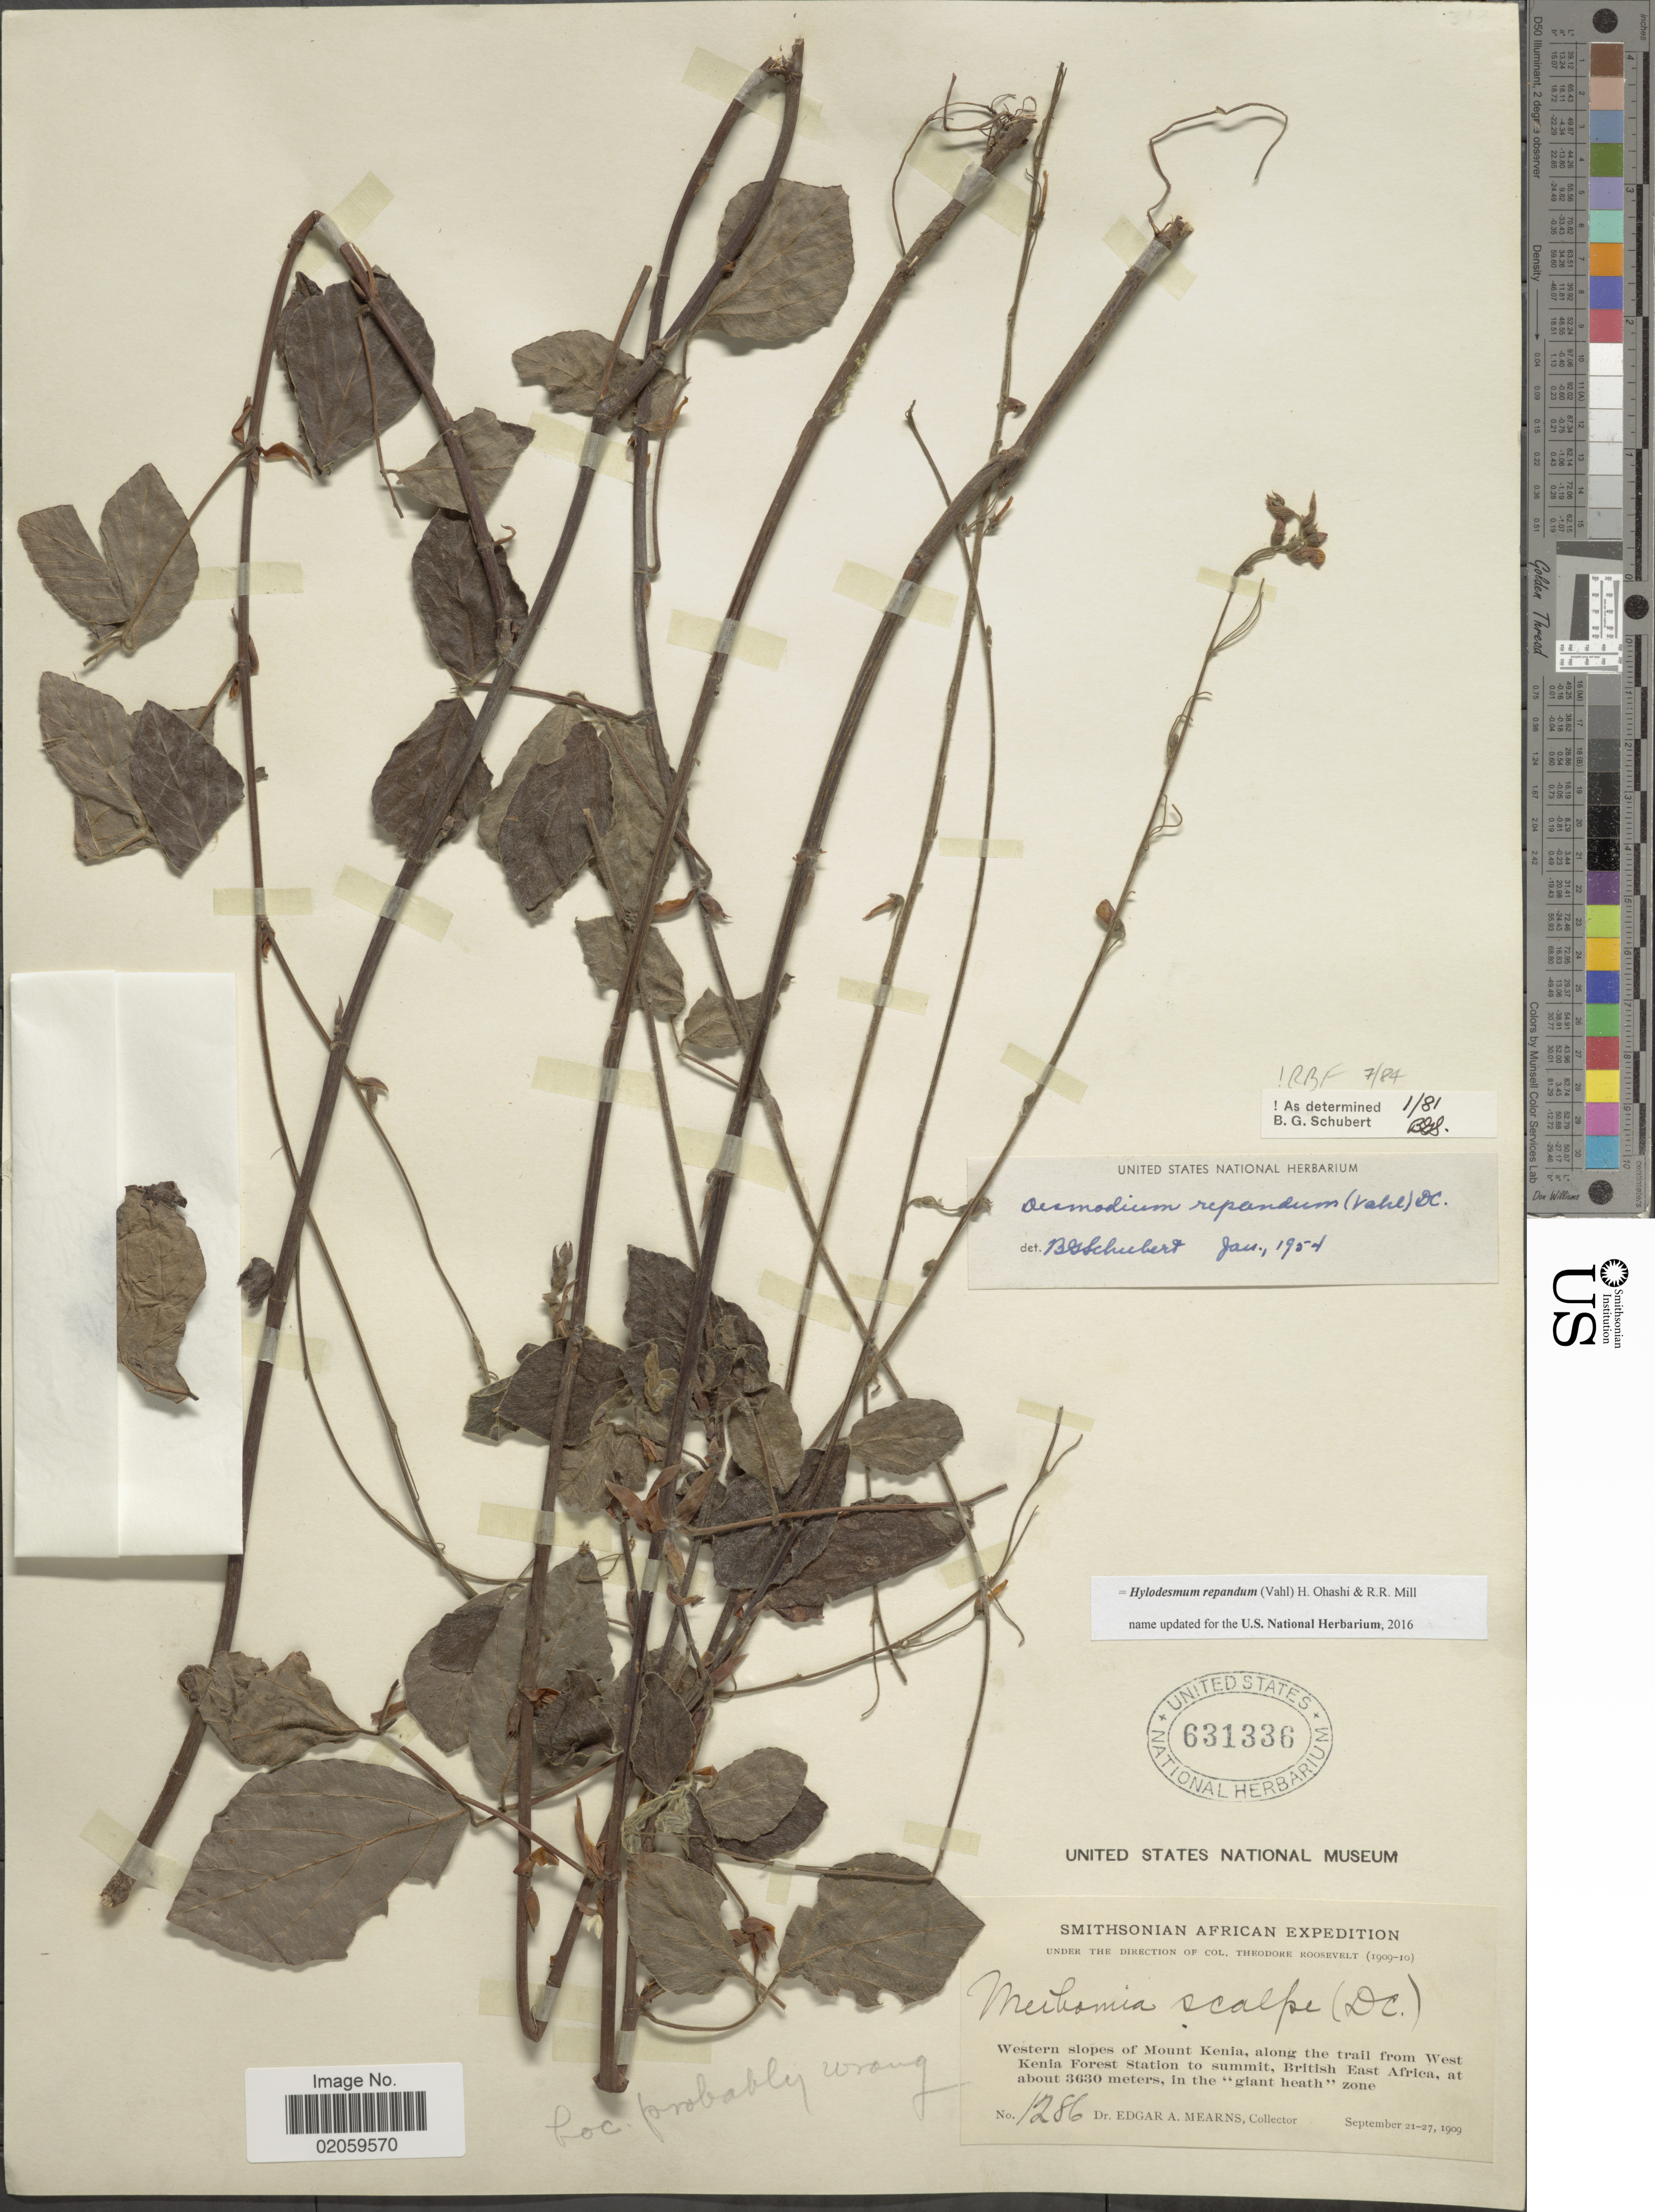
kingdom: Plantae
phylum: Tracheophyta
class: Magnoliopsida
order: Fabales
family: Fabaceae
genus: Hylodesmum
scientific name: Hylodesmum repandum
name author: (Vahl) H. Ohashi & R.R. Mill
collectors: E. A. Mearns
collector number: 1286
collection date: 1909-09-21/1909-09-27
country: Kenya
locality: Western slopes of Moutn Kenia, along the trail from West Kenia Forest Station to summit, British East Africa, in the giant heatth zone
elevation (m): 3630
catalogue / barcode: US 631336